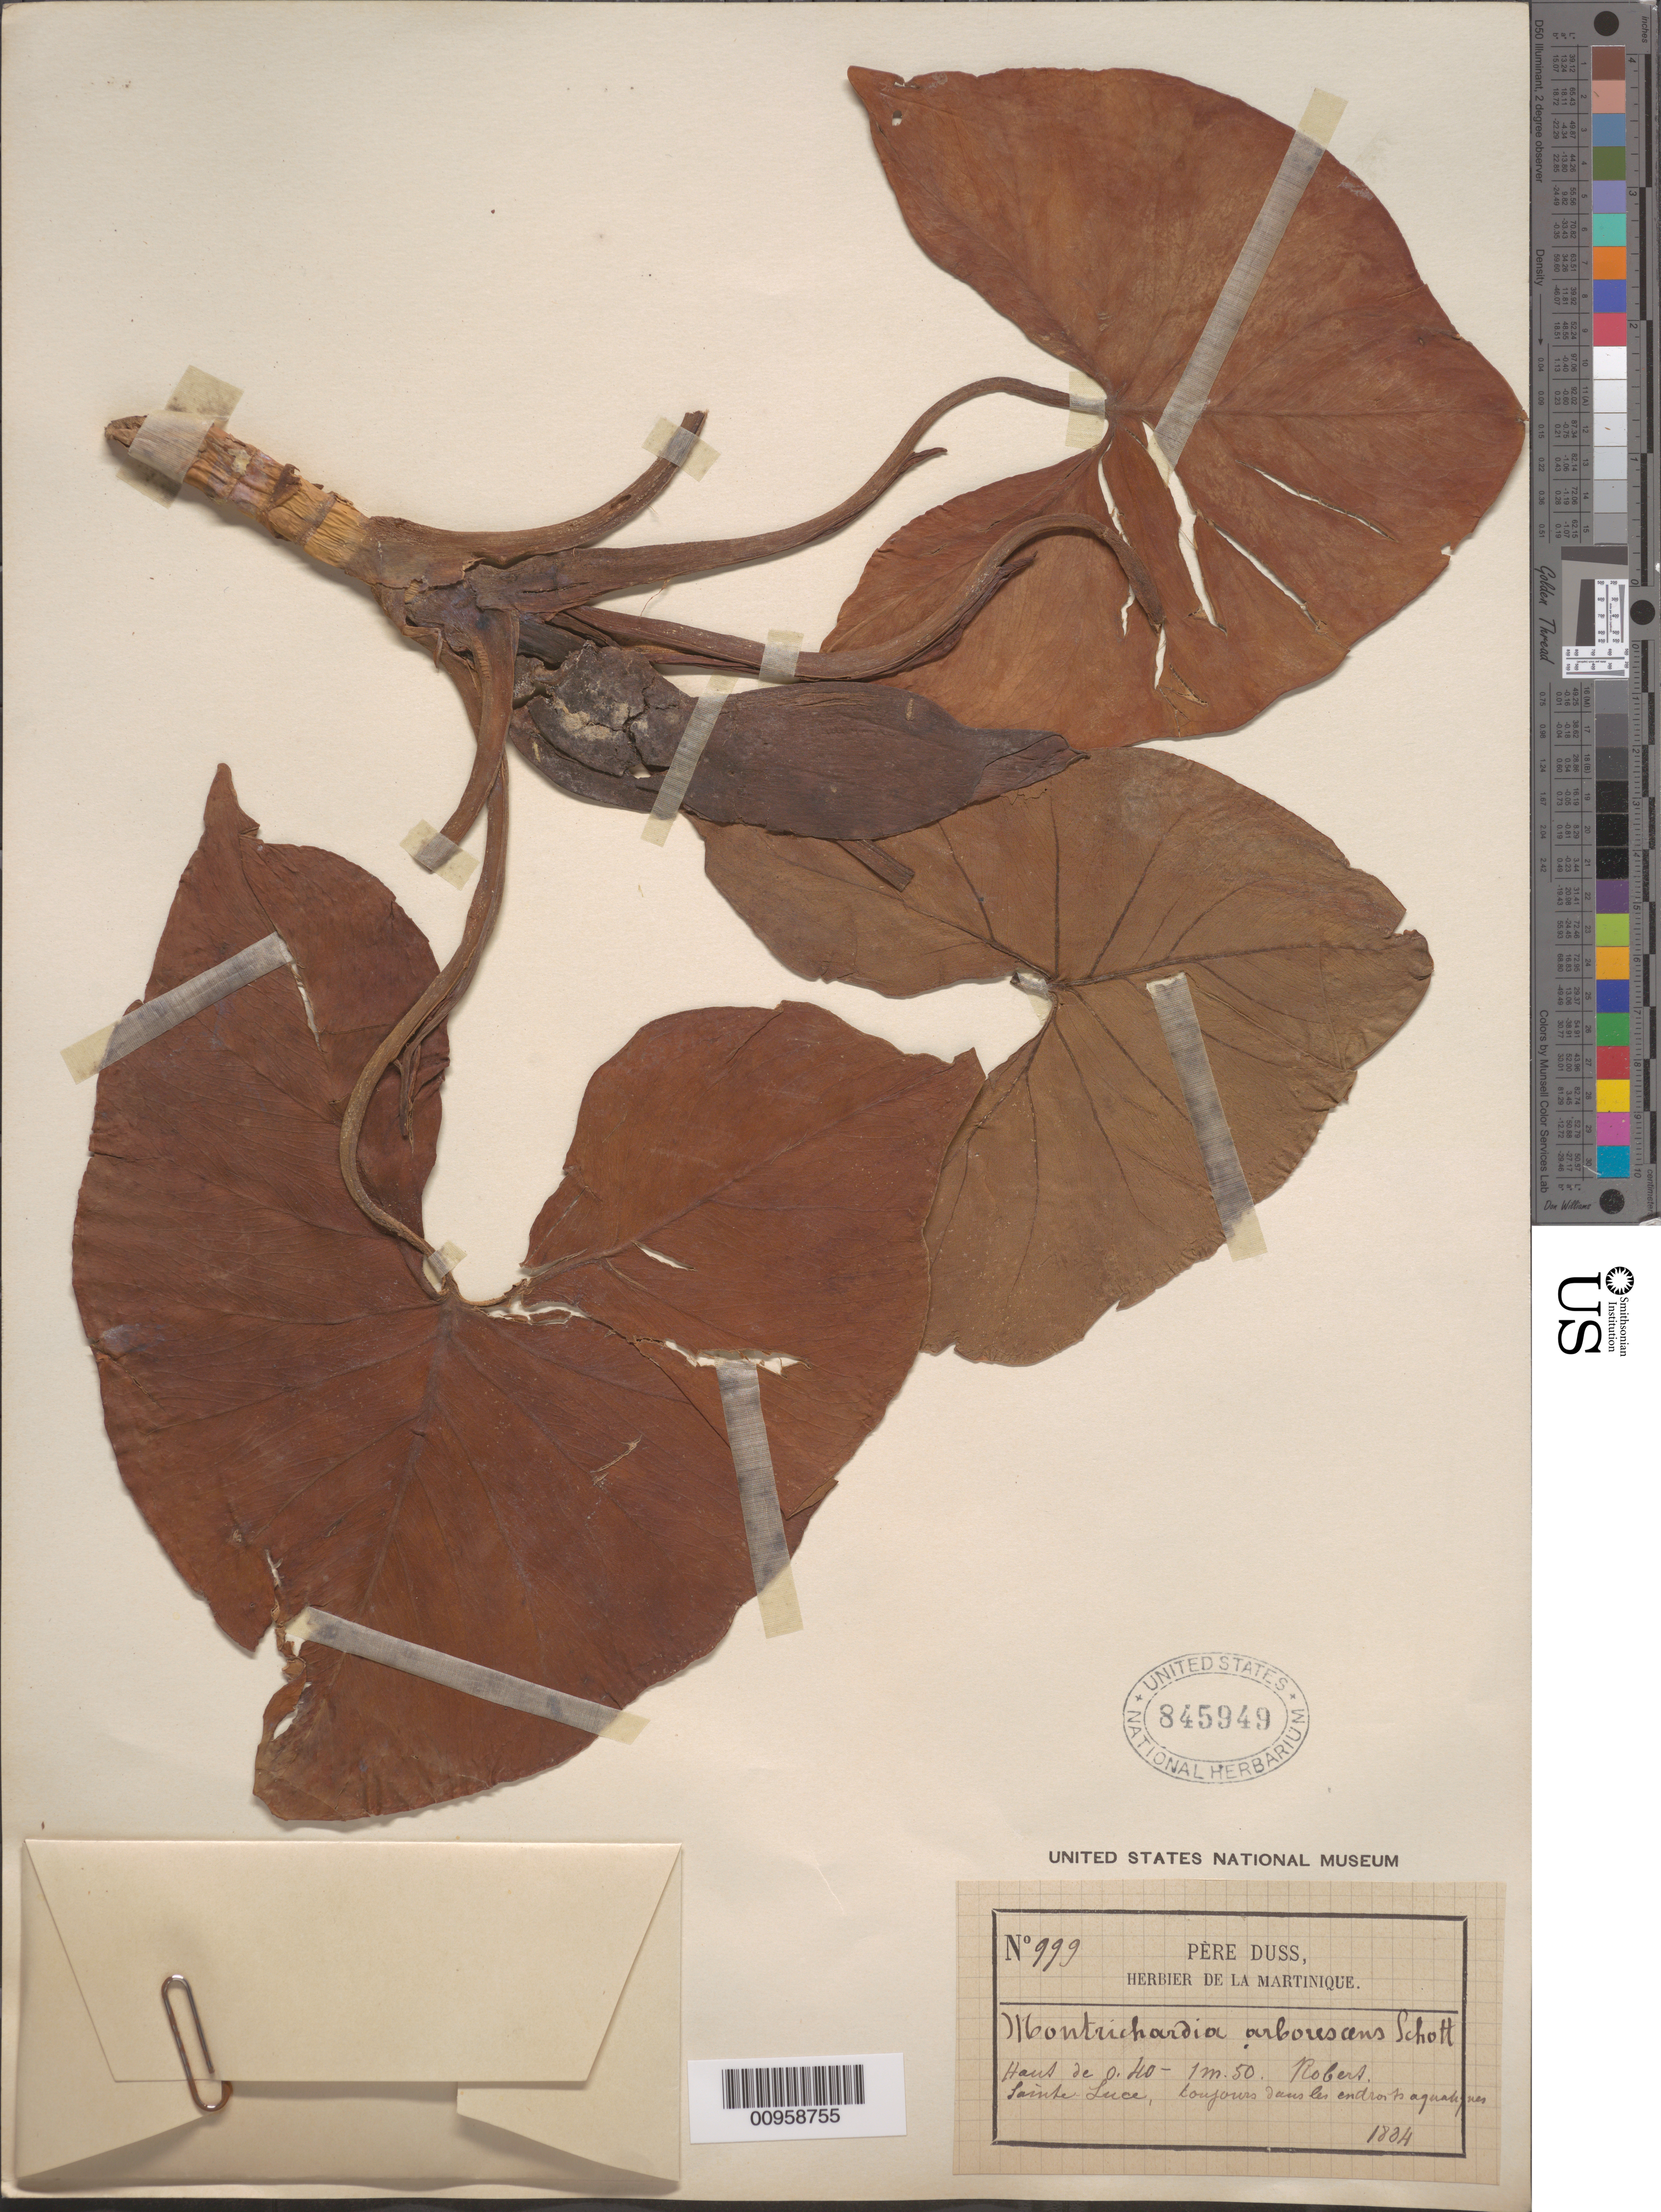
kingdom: Plantae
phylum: Tracheophyta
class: Liliopsida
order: Alismatales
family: Araceae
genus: Montrichardia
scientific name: Montrichardia arborescens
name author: (L.) Schott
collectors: Père Duss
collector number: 999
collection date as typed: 1884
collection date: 1884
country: Martinique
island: Martinique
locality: Robert, Sainte-Luce, "Lonjours"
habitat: Dans les endroits aquatiques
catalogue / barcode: US 845949